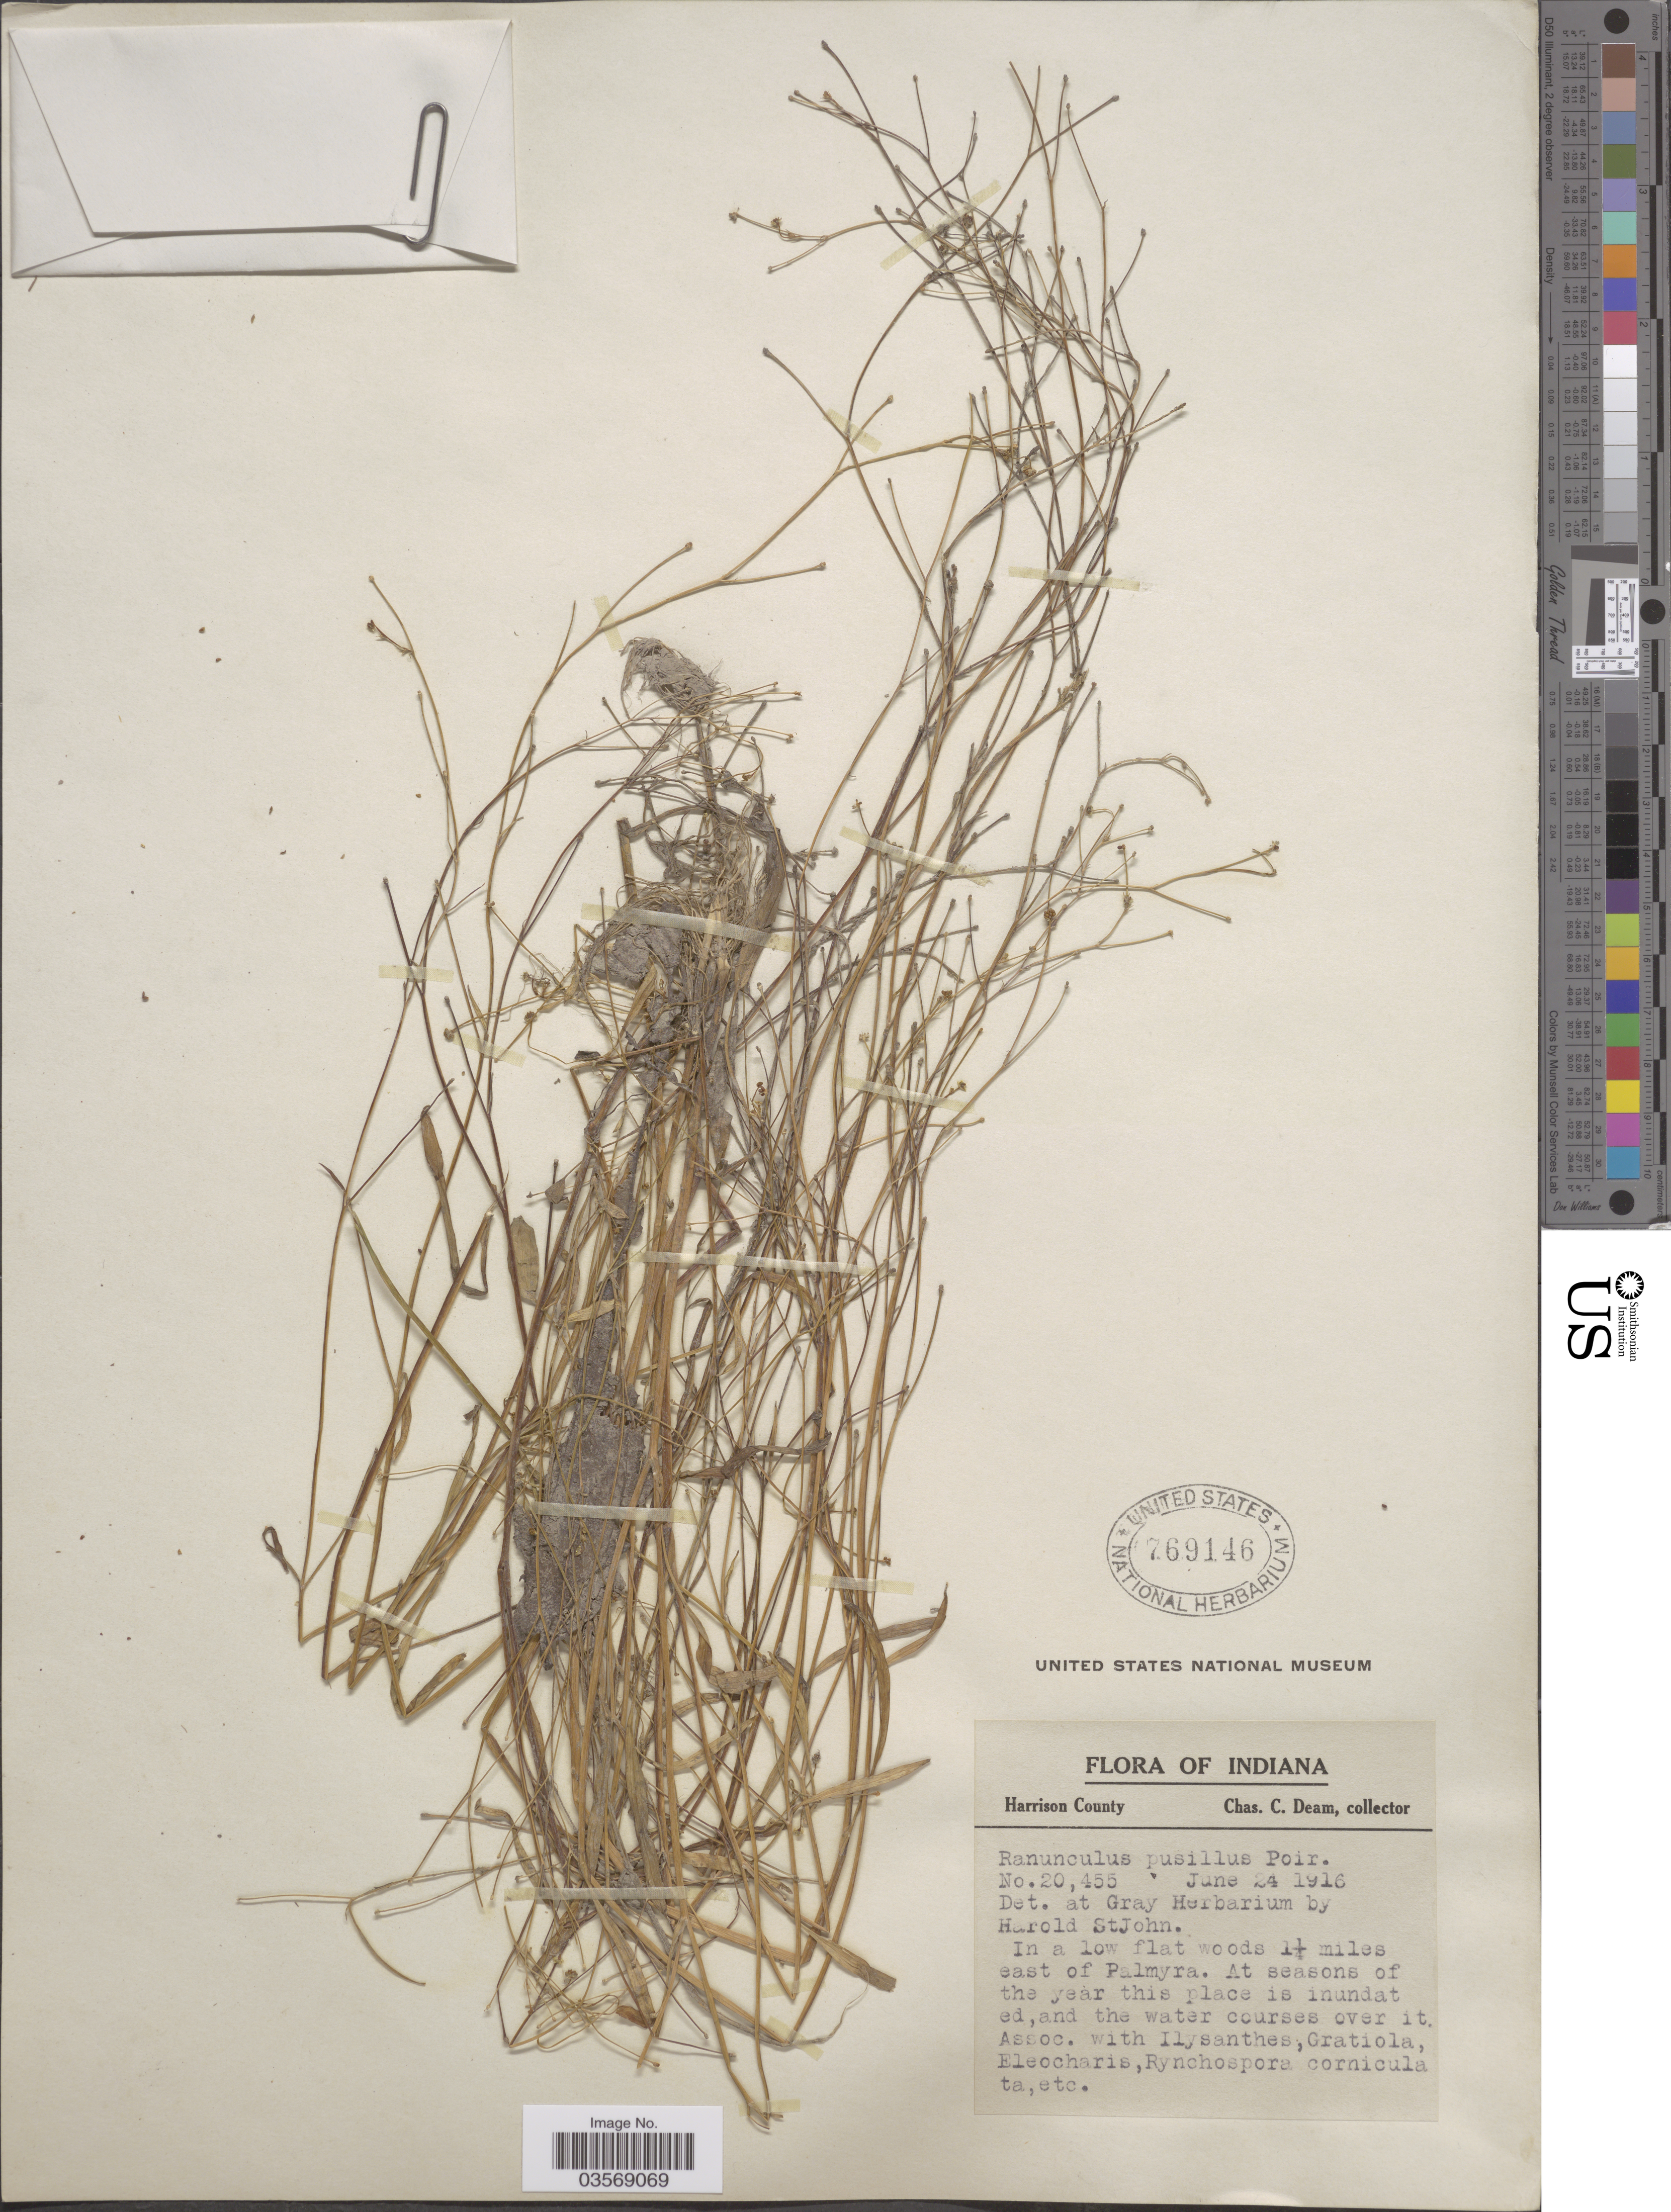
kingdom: Plantae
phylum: Tracheophyta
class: Magnoliopsida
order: Ranunculales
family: Ranunculaceae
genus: Ranunculus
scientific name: Ranunculus pusillus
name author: Poir.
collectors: C. C. Deam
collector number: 20455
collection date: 1916-06-24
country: United States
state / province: Indiana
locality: Harrison County. 1¼ miles east of Palmyra.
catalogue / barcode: US 769146